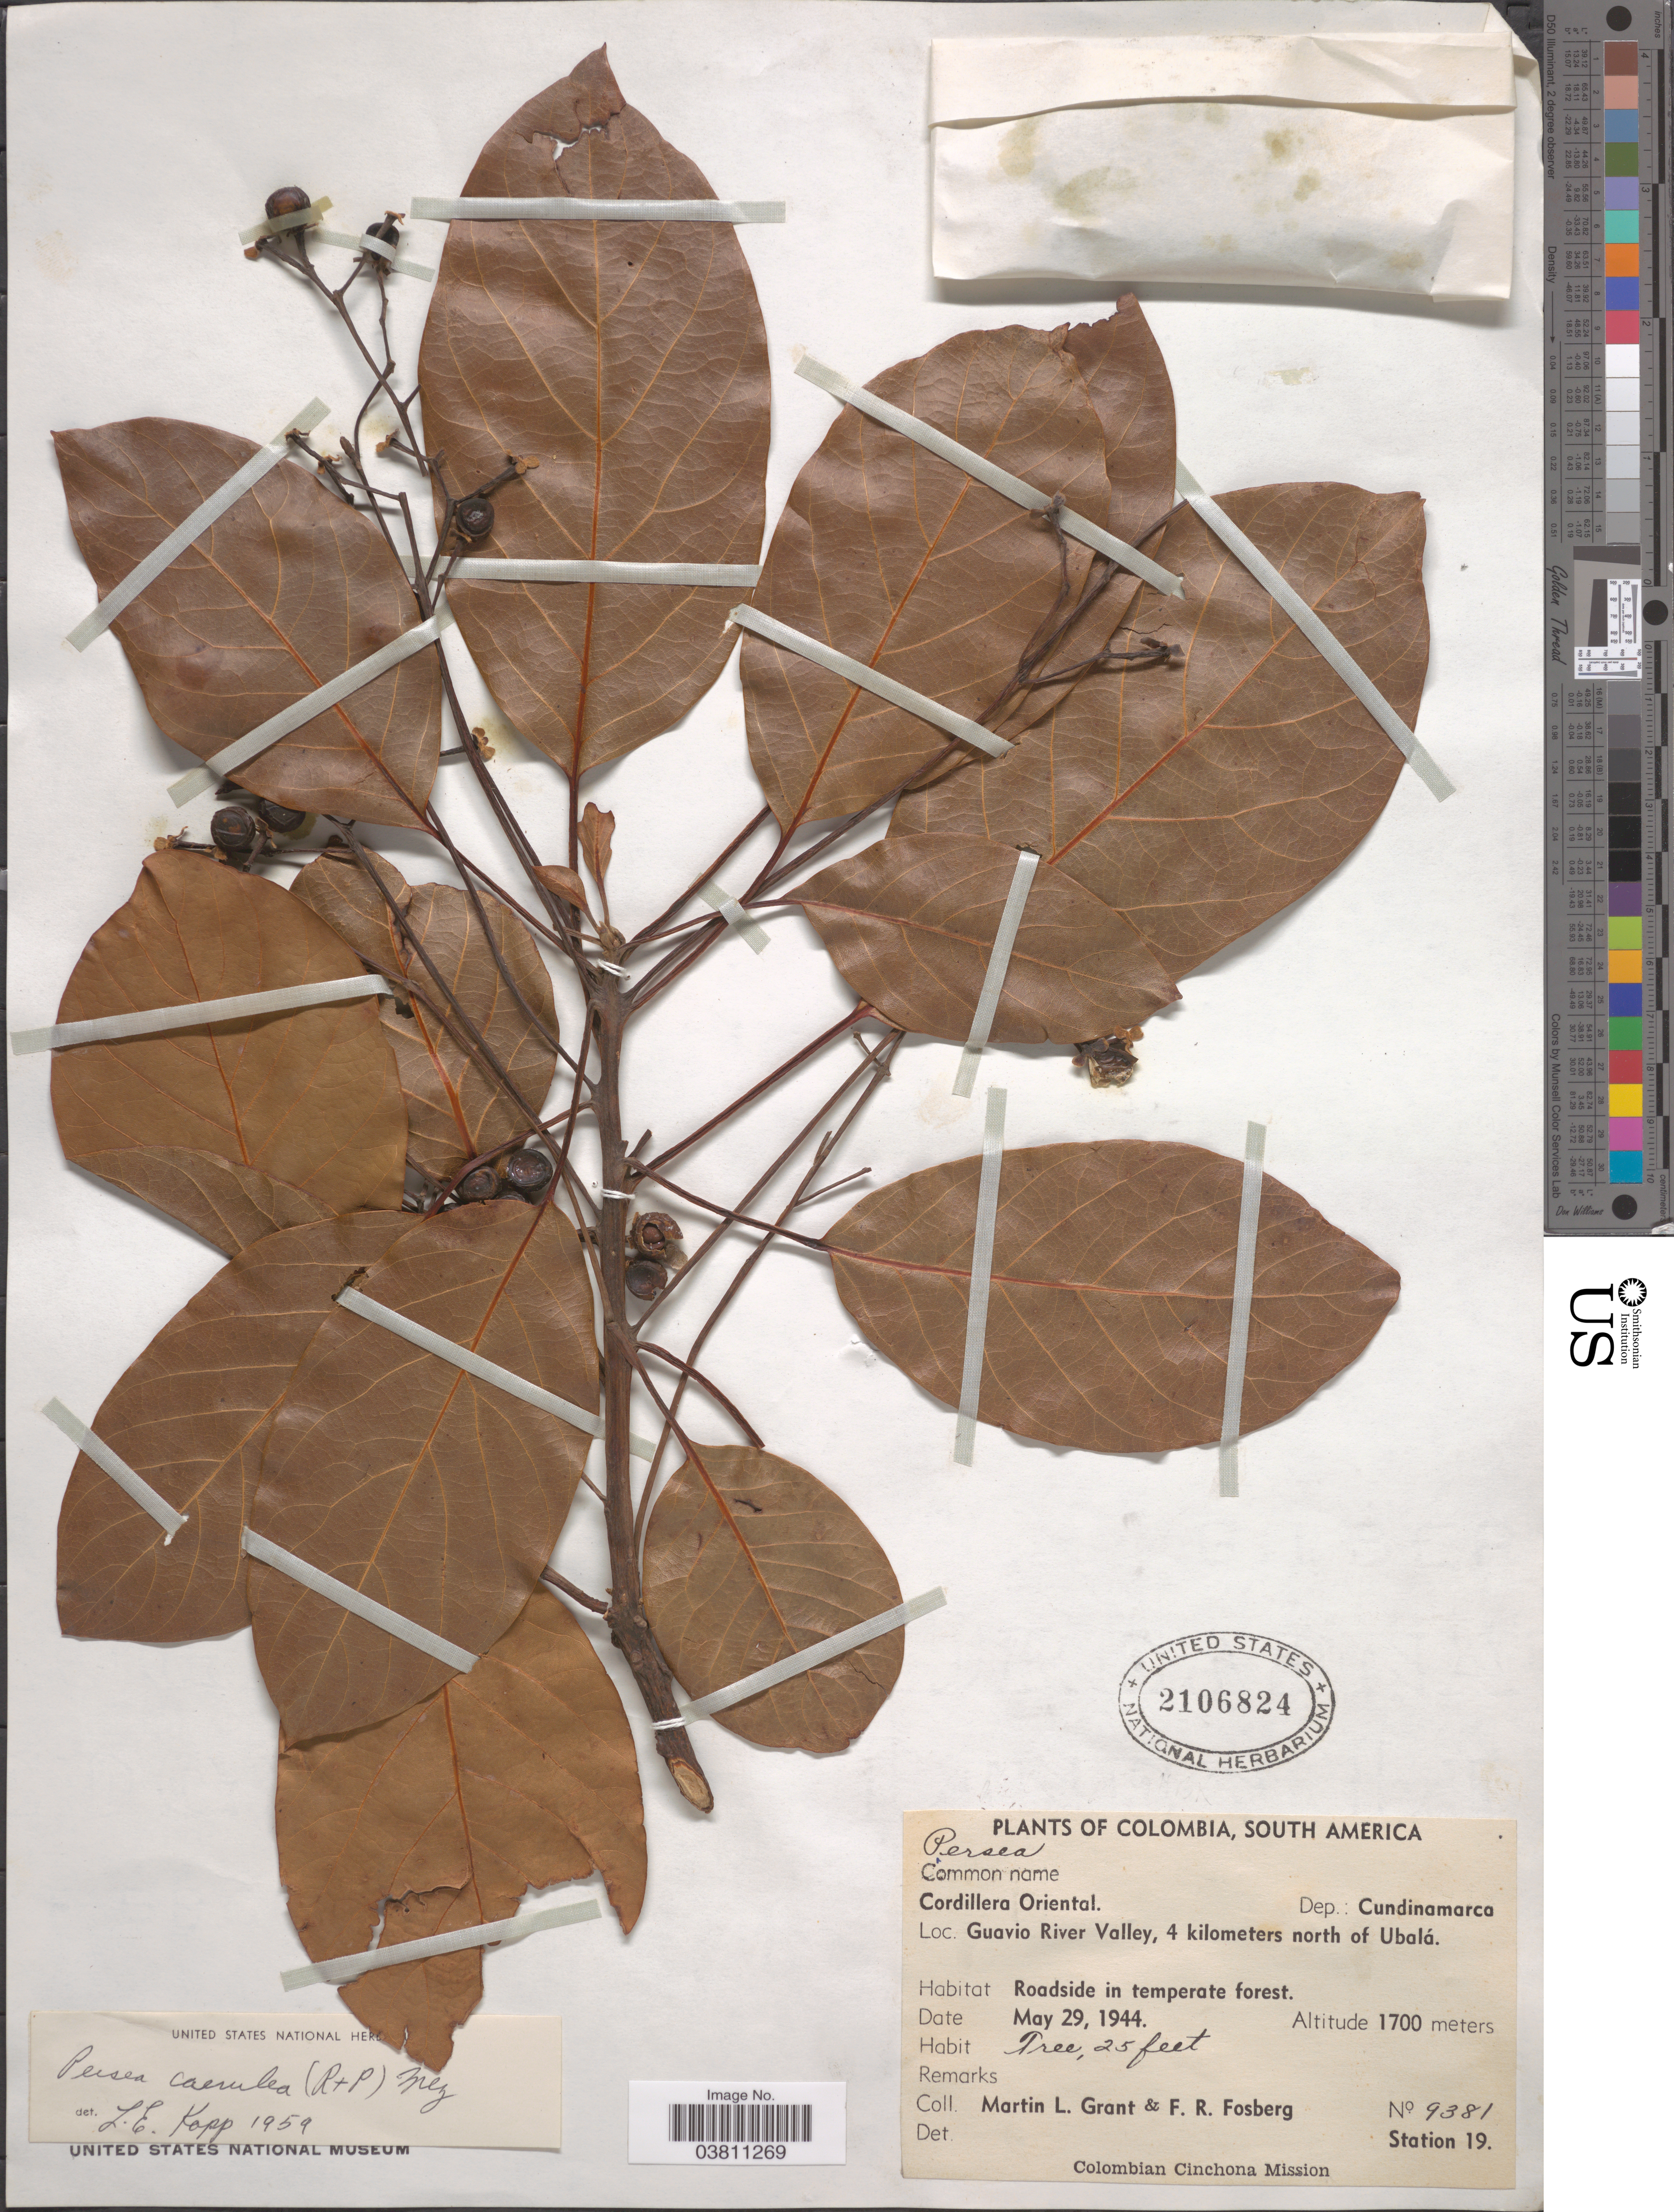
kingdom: Plantae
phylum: Tracheophyta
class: Magnoliopsida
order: Laurales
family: Lauraceae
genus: Persea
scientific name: Persea caerulea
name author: (Ruiz & Pav.) Mez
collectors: M. L. Grant & F. R. Fosberg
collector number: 9381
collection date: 1944-05-29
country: Colombia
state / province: Cundinamarca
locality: Cordillera Oriental. Dep.: Cundinamarca. Guavio River Valley, 4 kilometers north of Ubalá. Station 19.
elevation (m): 1700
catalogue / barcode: US 2106824